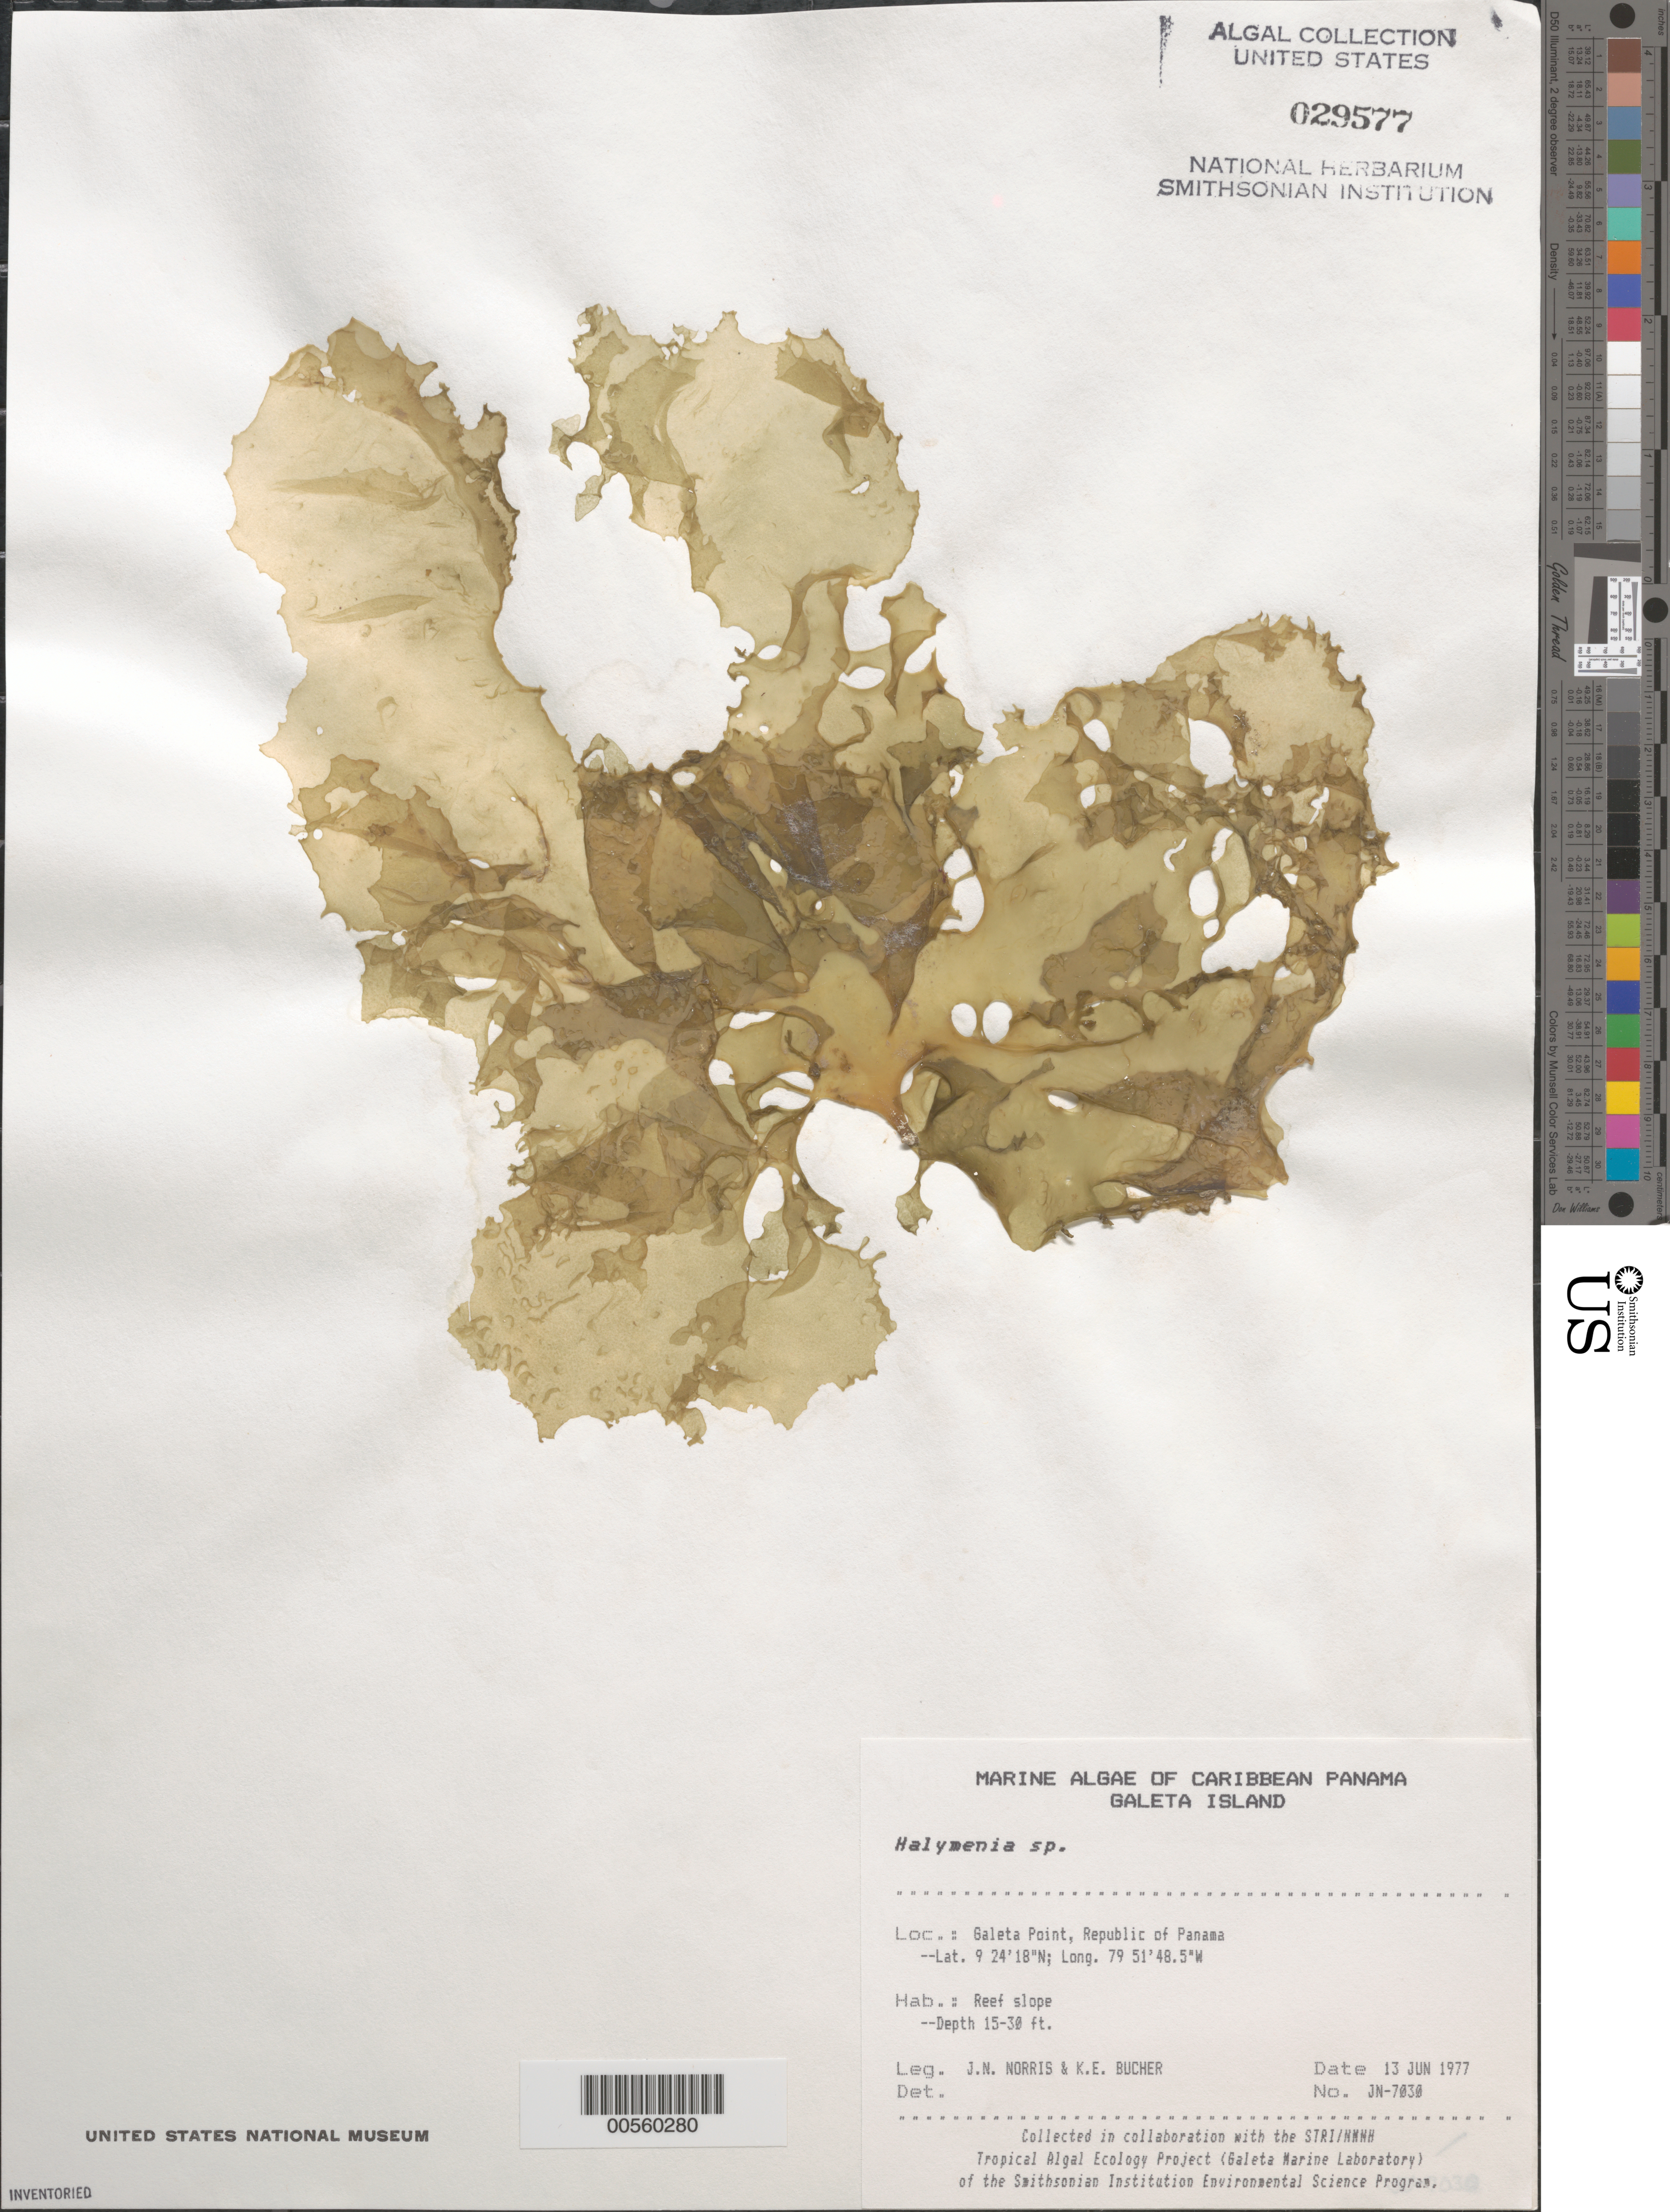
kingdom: Plantae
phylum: Rhodophyta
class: Florideophyceae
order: Halymeniales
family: Halymeniaceae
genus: Halymenia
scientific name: Halymenia sp.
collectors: J. N. Norris & K. E. Bucher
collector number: JN-7030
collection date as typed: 13 Jun 1977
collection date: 1977-06-13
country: Panama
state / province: Colón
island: Galeta Island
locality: Galeta Point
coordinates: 9 24' 18" N, 79 51' 48.5" W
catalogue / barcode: US 29577